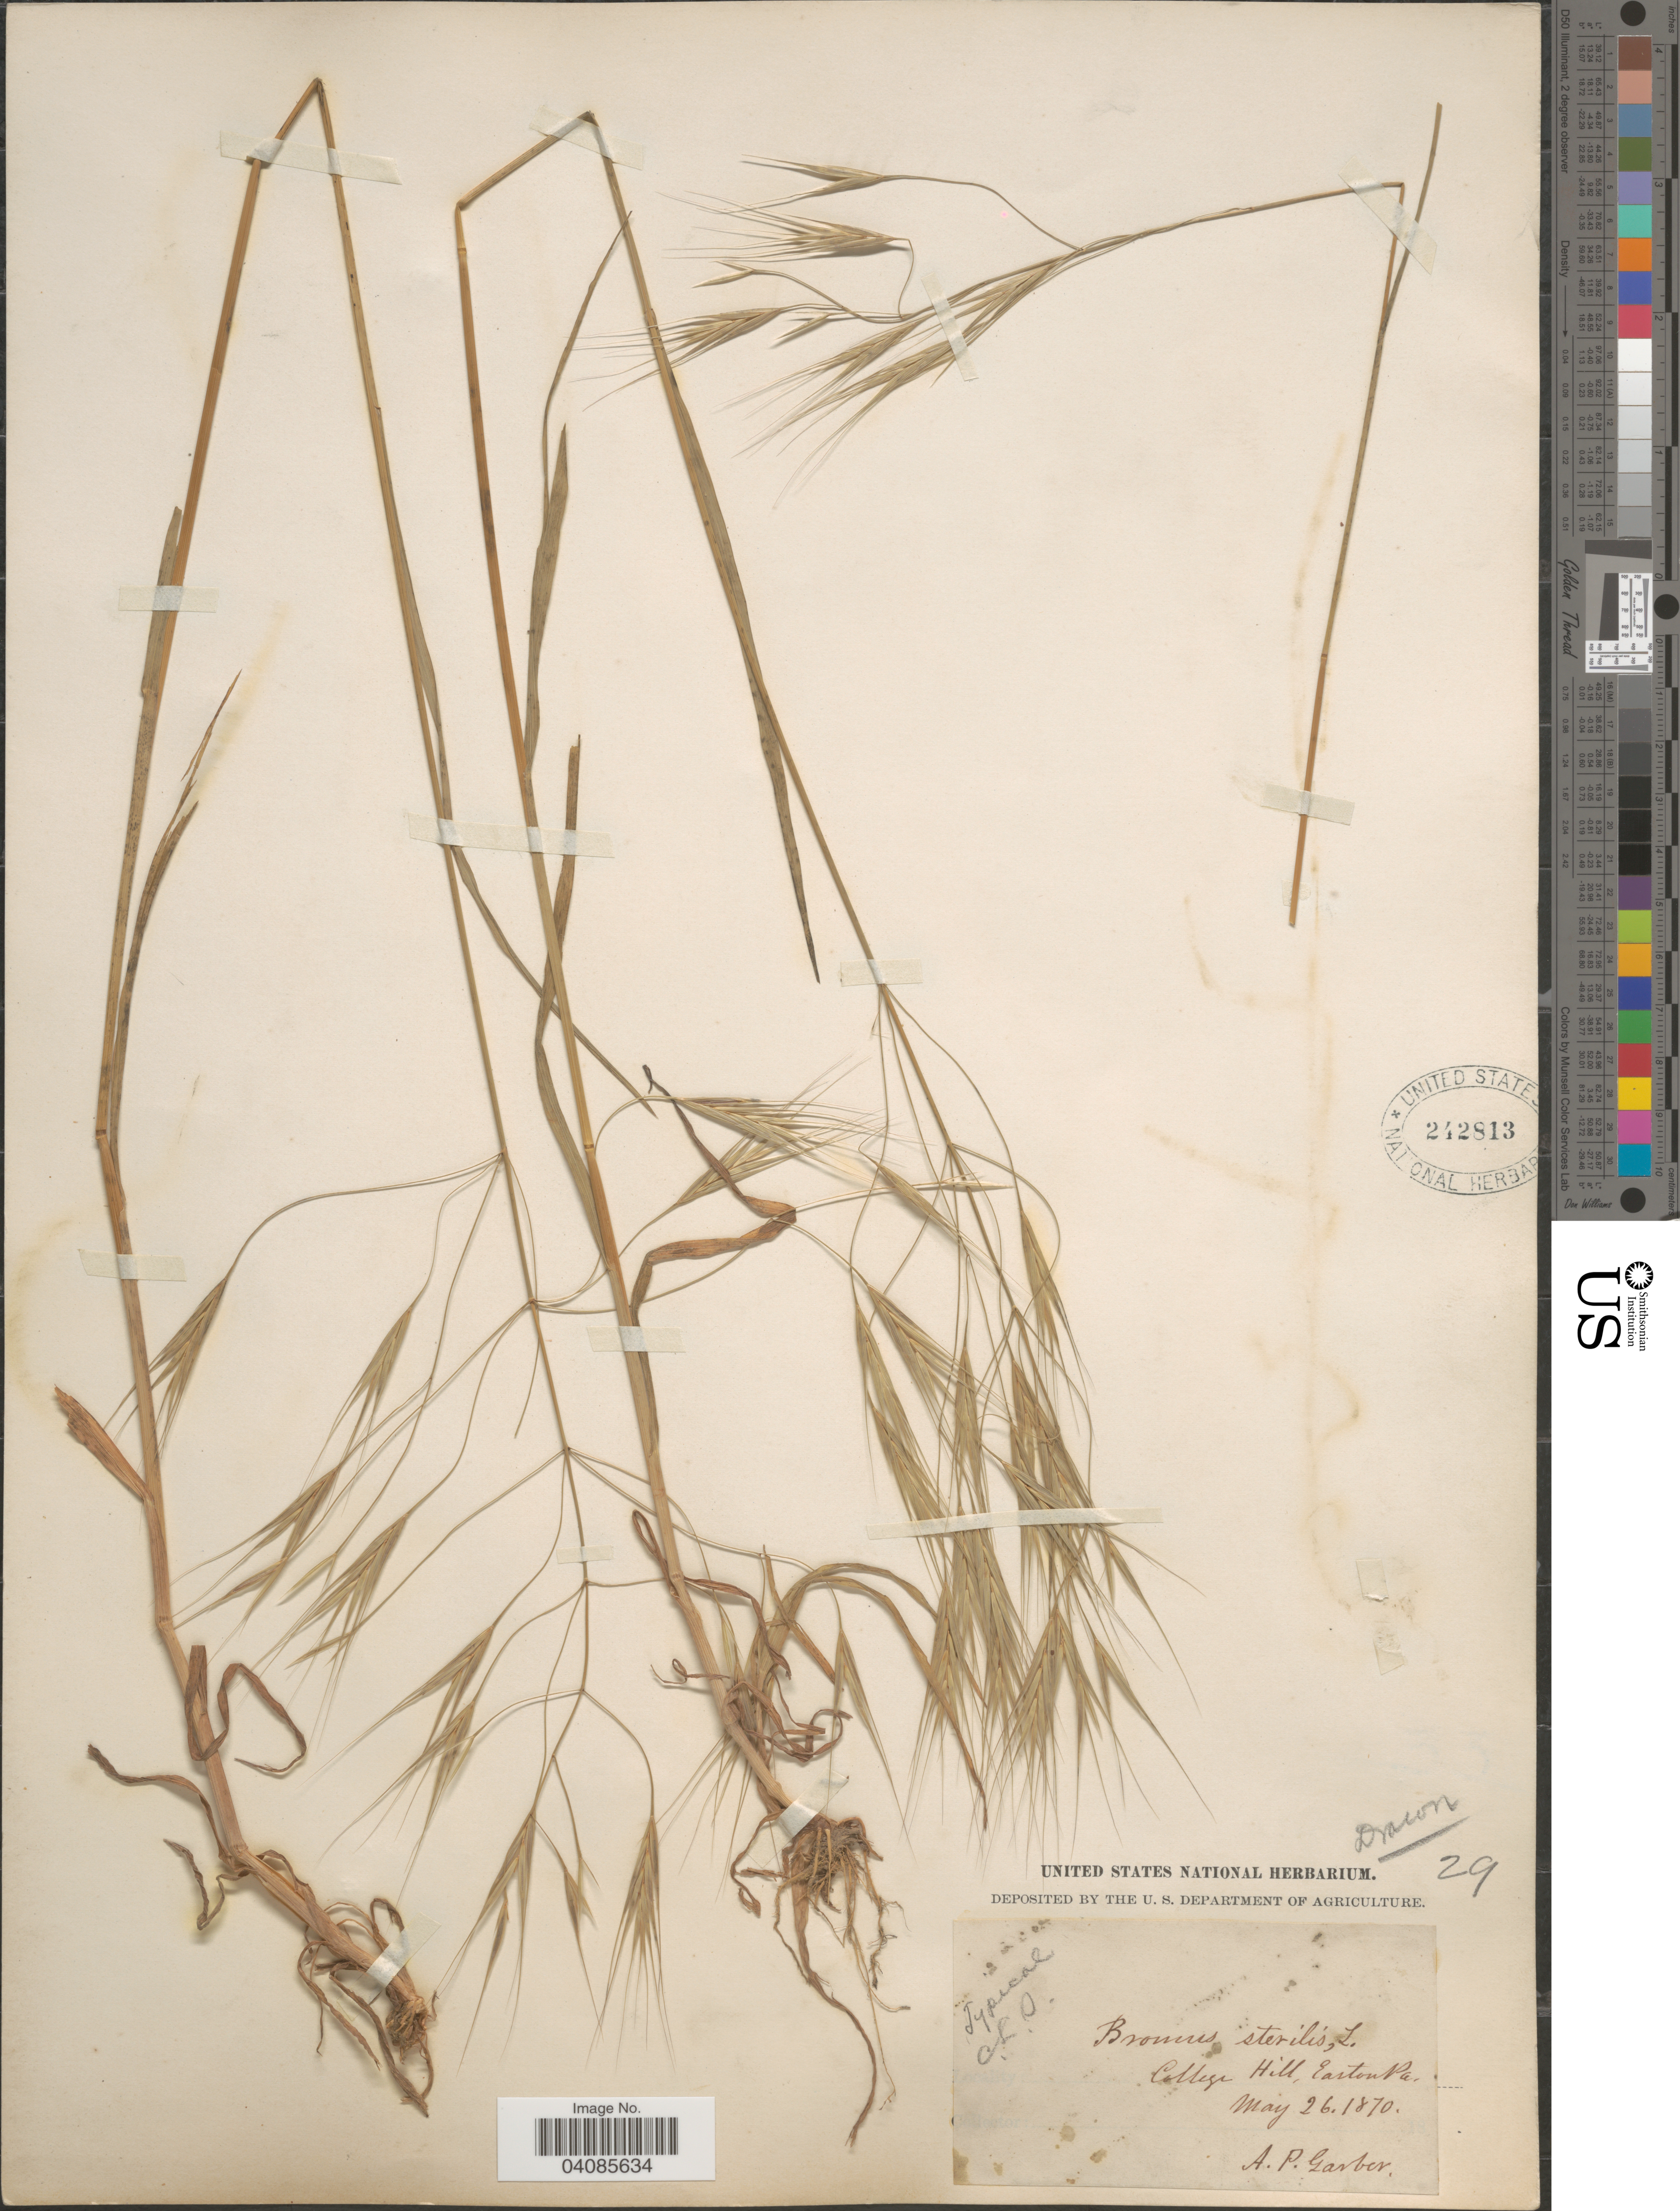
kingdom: Plantae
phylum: Tracheophyta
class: Liliopsida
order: Poales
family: Poaceae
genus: Bromus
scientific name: Bromus sterilis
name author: L.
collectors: A. P. Garber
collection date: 1870-05-26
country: United States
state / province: Pennsylvania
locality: College Hill, Easton.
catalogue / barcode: US 242813